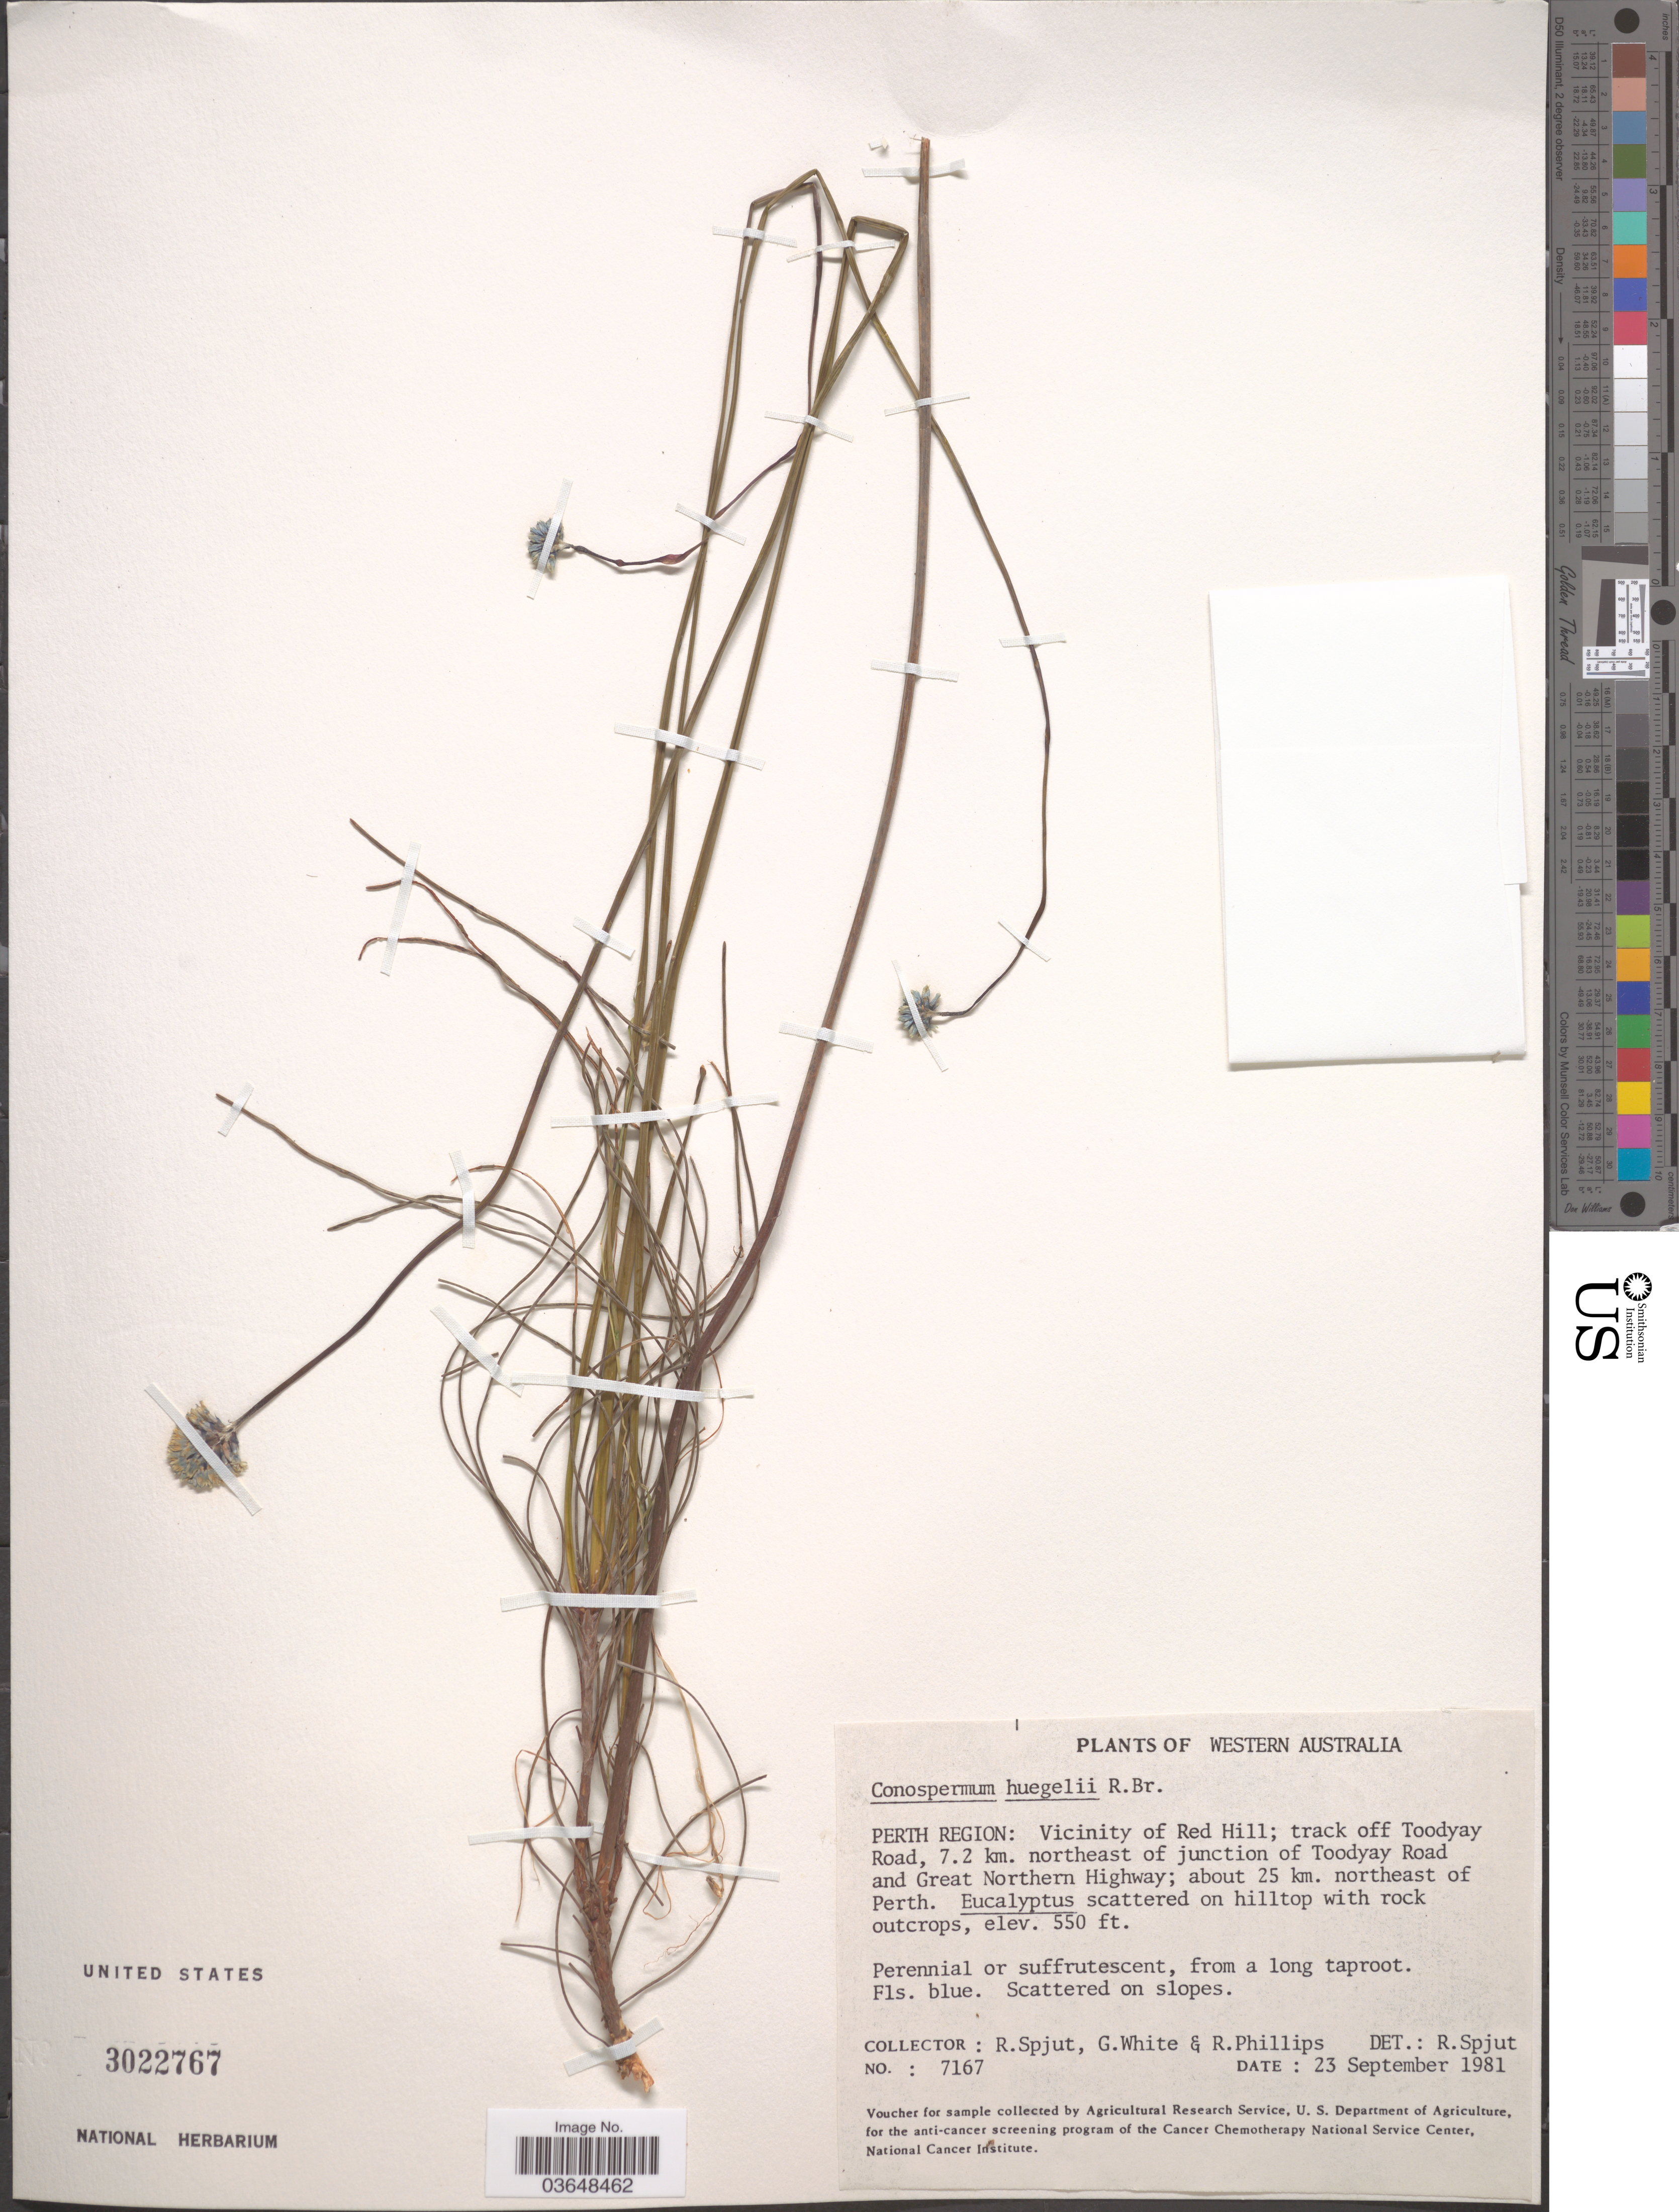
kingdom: Plantae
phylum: Tracheophyta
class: Magnoliopsida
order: Proteales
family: Proteaceae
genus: Conospermum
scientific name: Conospermum huegelii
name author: Endl.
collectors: R. Spjut, G. White & R. Phillips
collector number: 7167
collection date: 1981-09-23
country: Australia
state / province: Western Australia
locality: Perth Region: Vicinity of Red Hill; track off Toodyay Road, 7.2 km. northeast of junction of Toodyay Road and Great Northern Highway; about 25 km. northeast of Perth.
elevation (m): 168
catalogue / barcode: US 3022767